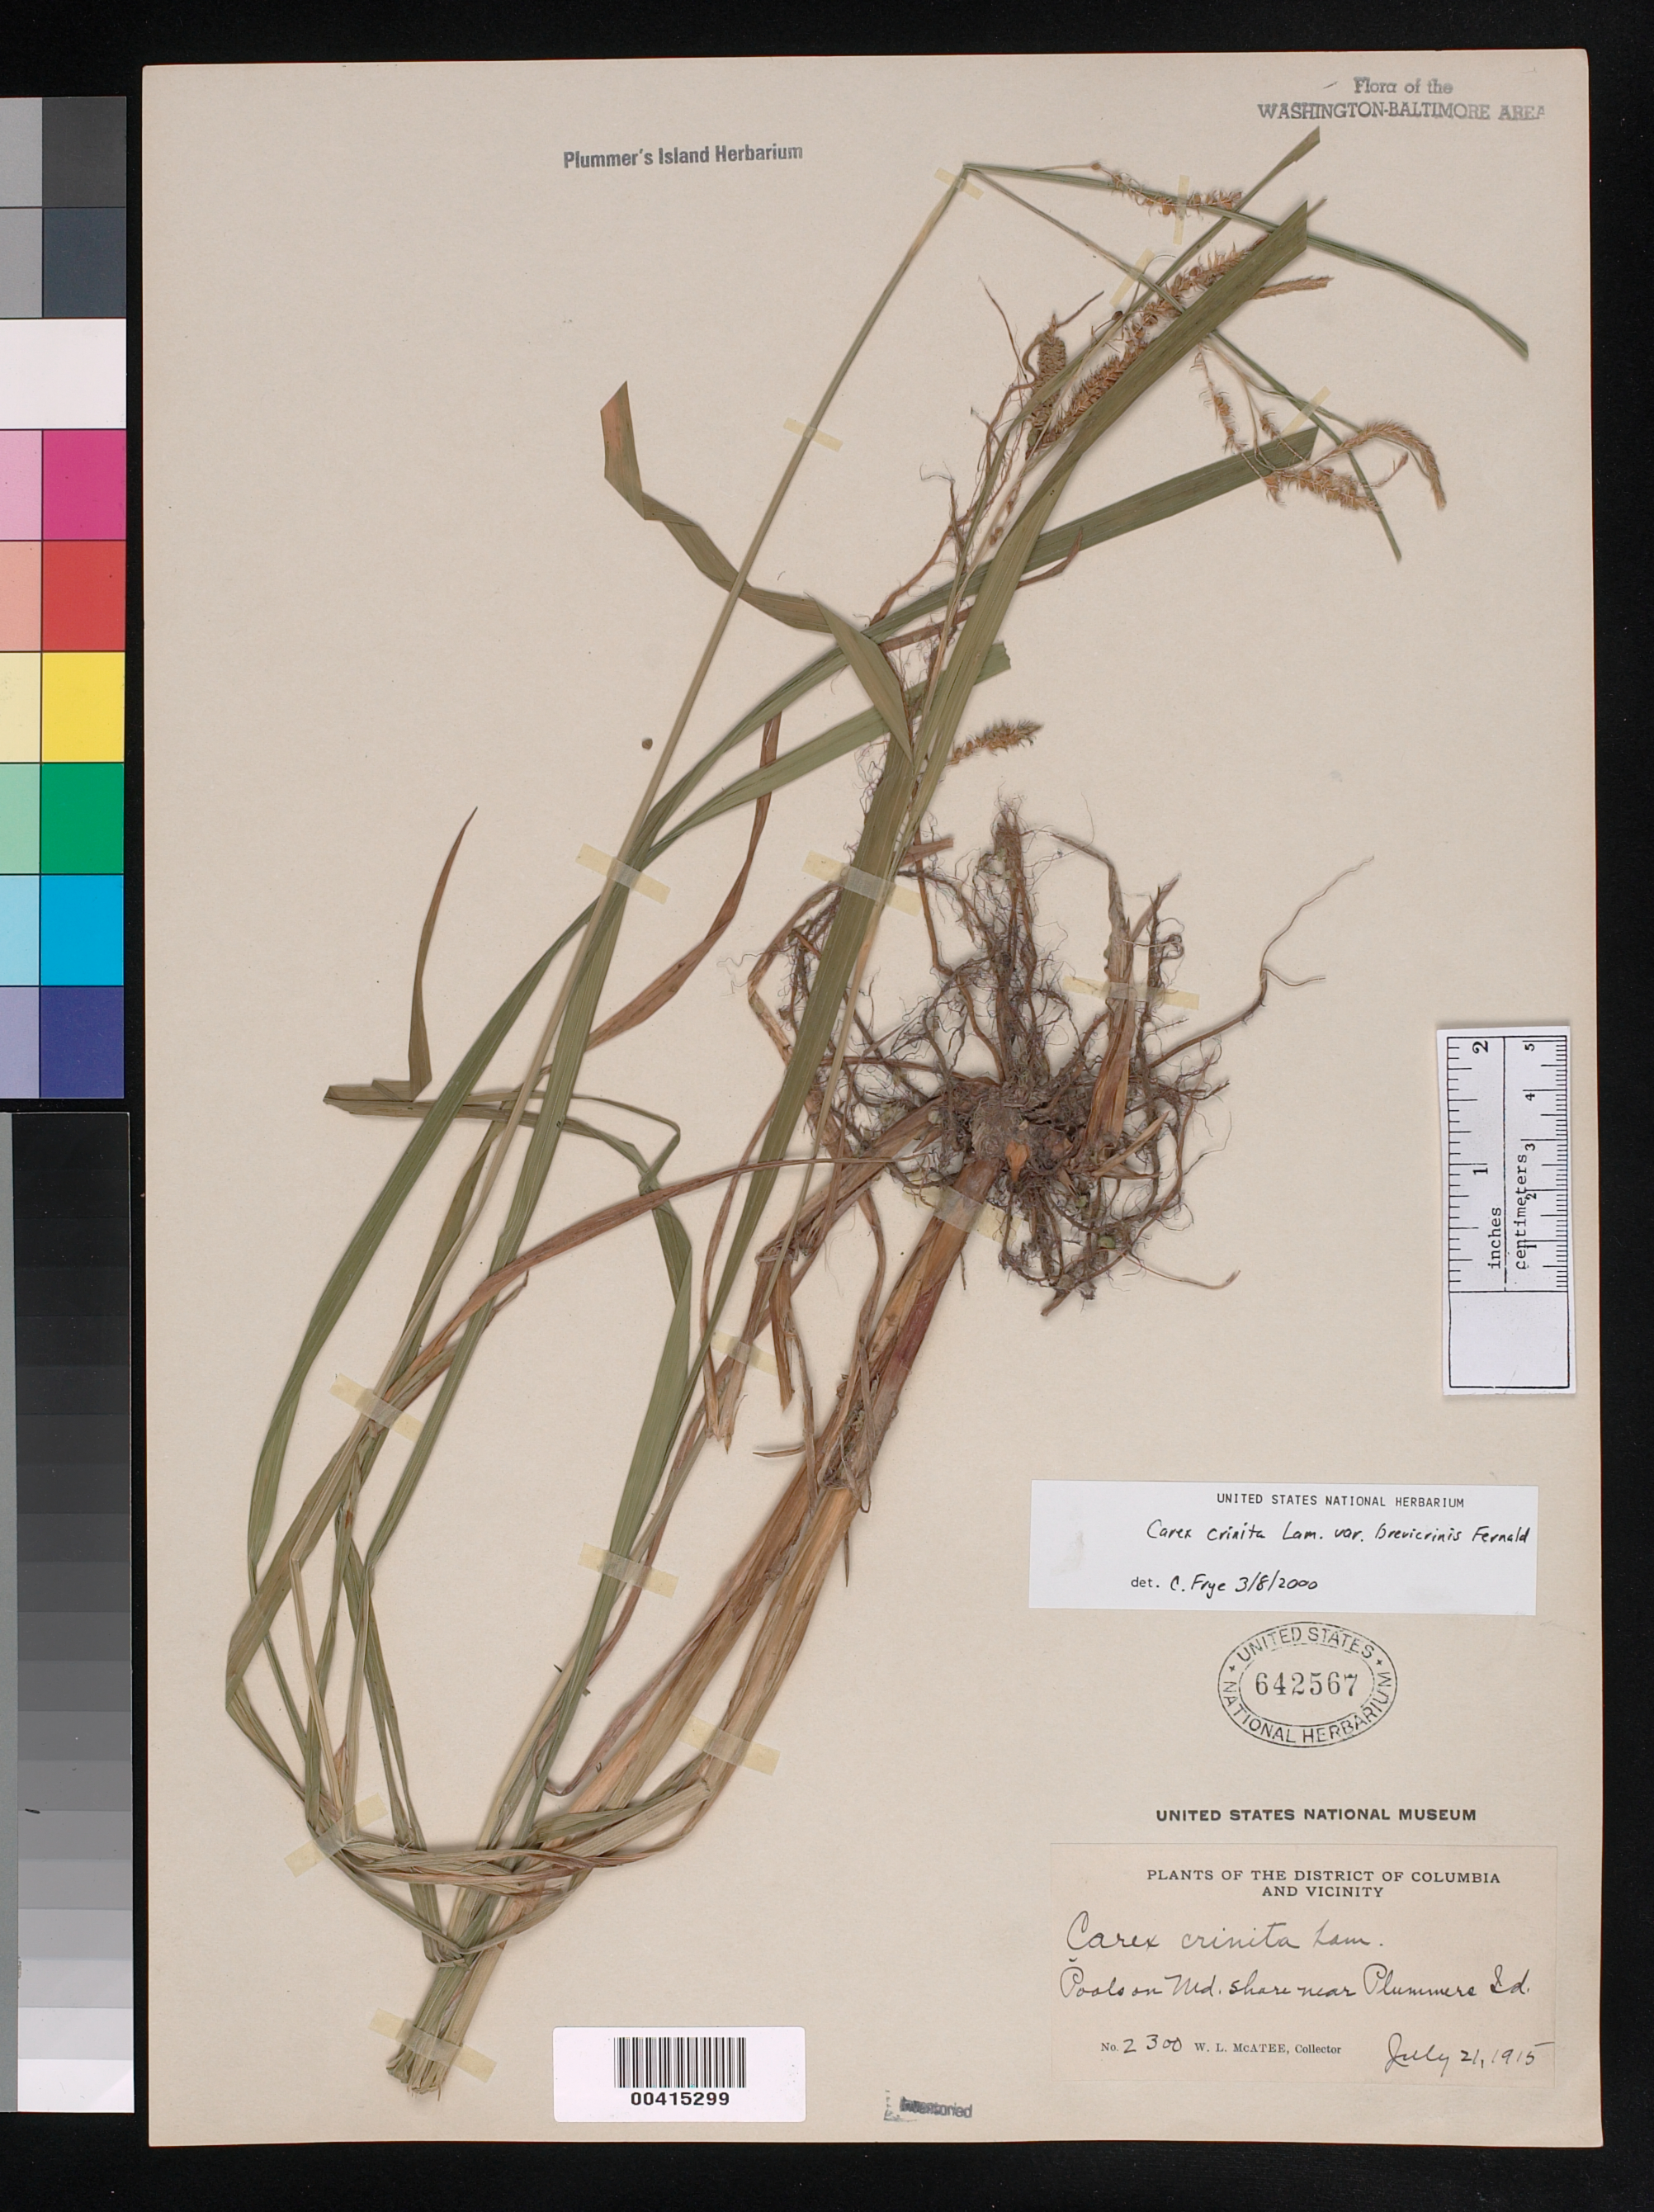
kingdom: Plantae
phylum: Tracheophyta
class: Liliopsida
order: Poales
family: Cyperaceae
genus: Carex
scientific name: Carex crinita var. brevicrinis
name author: Fernald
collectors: W. McAtee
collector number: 2300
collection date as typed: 21 Jul 1915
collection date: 1915-07-21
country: United States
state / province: Maryland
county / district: Montgomery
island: Plummers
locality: Plummer's Island Plummers Island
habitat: Pools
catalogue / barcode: US 642567